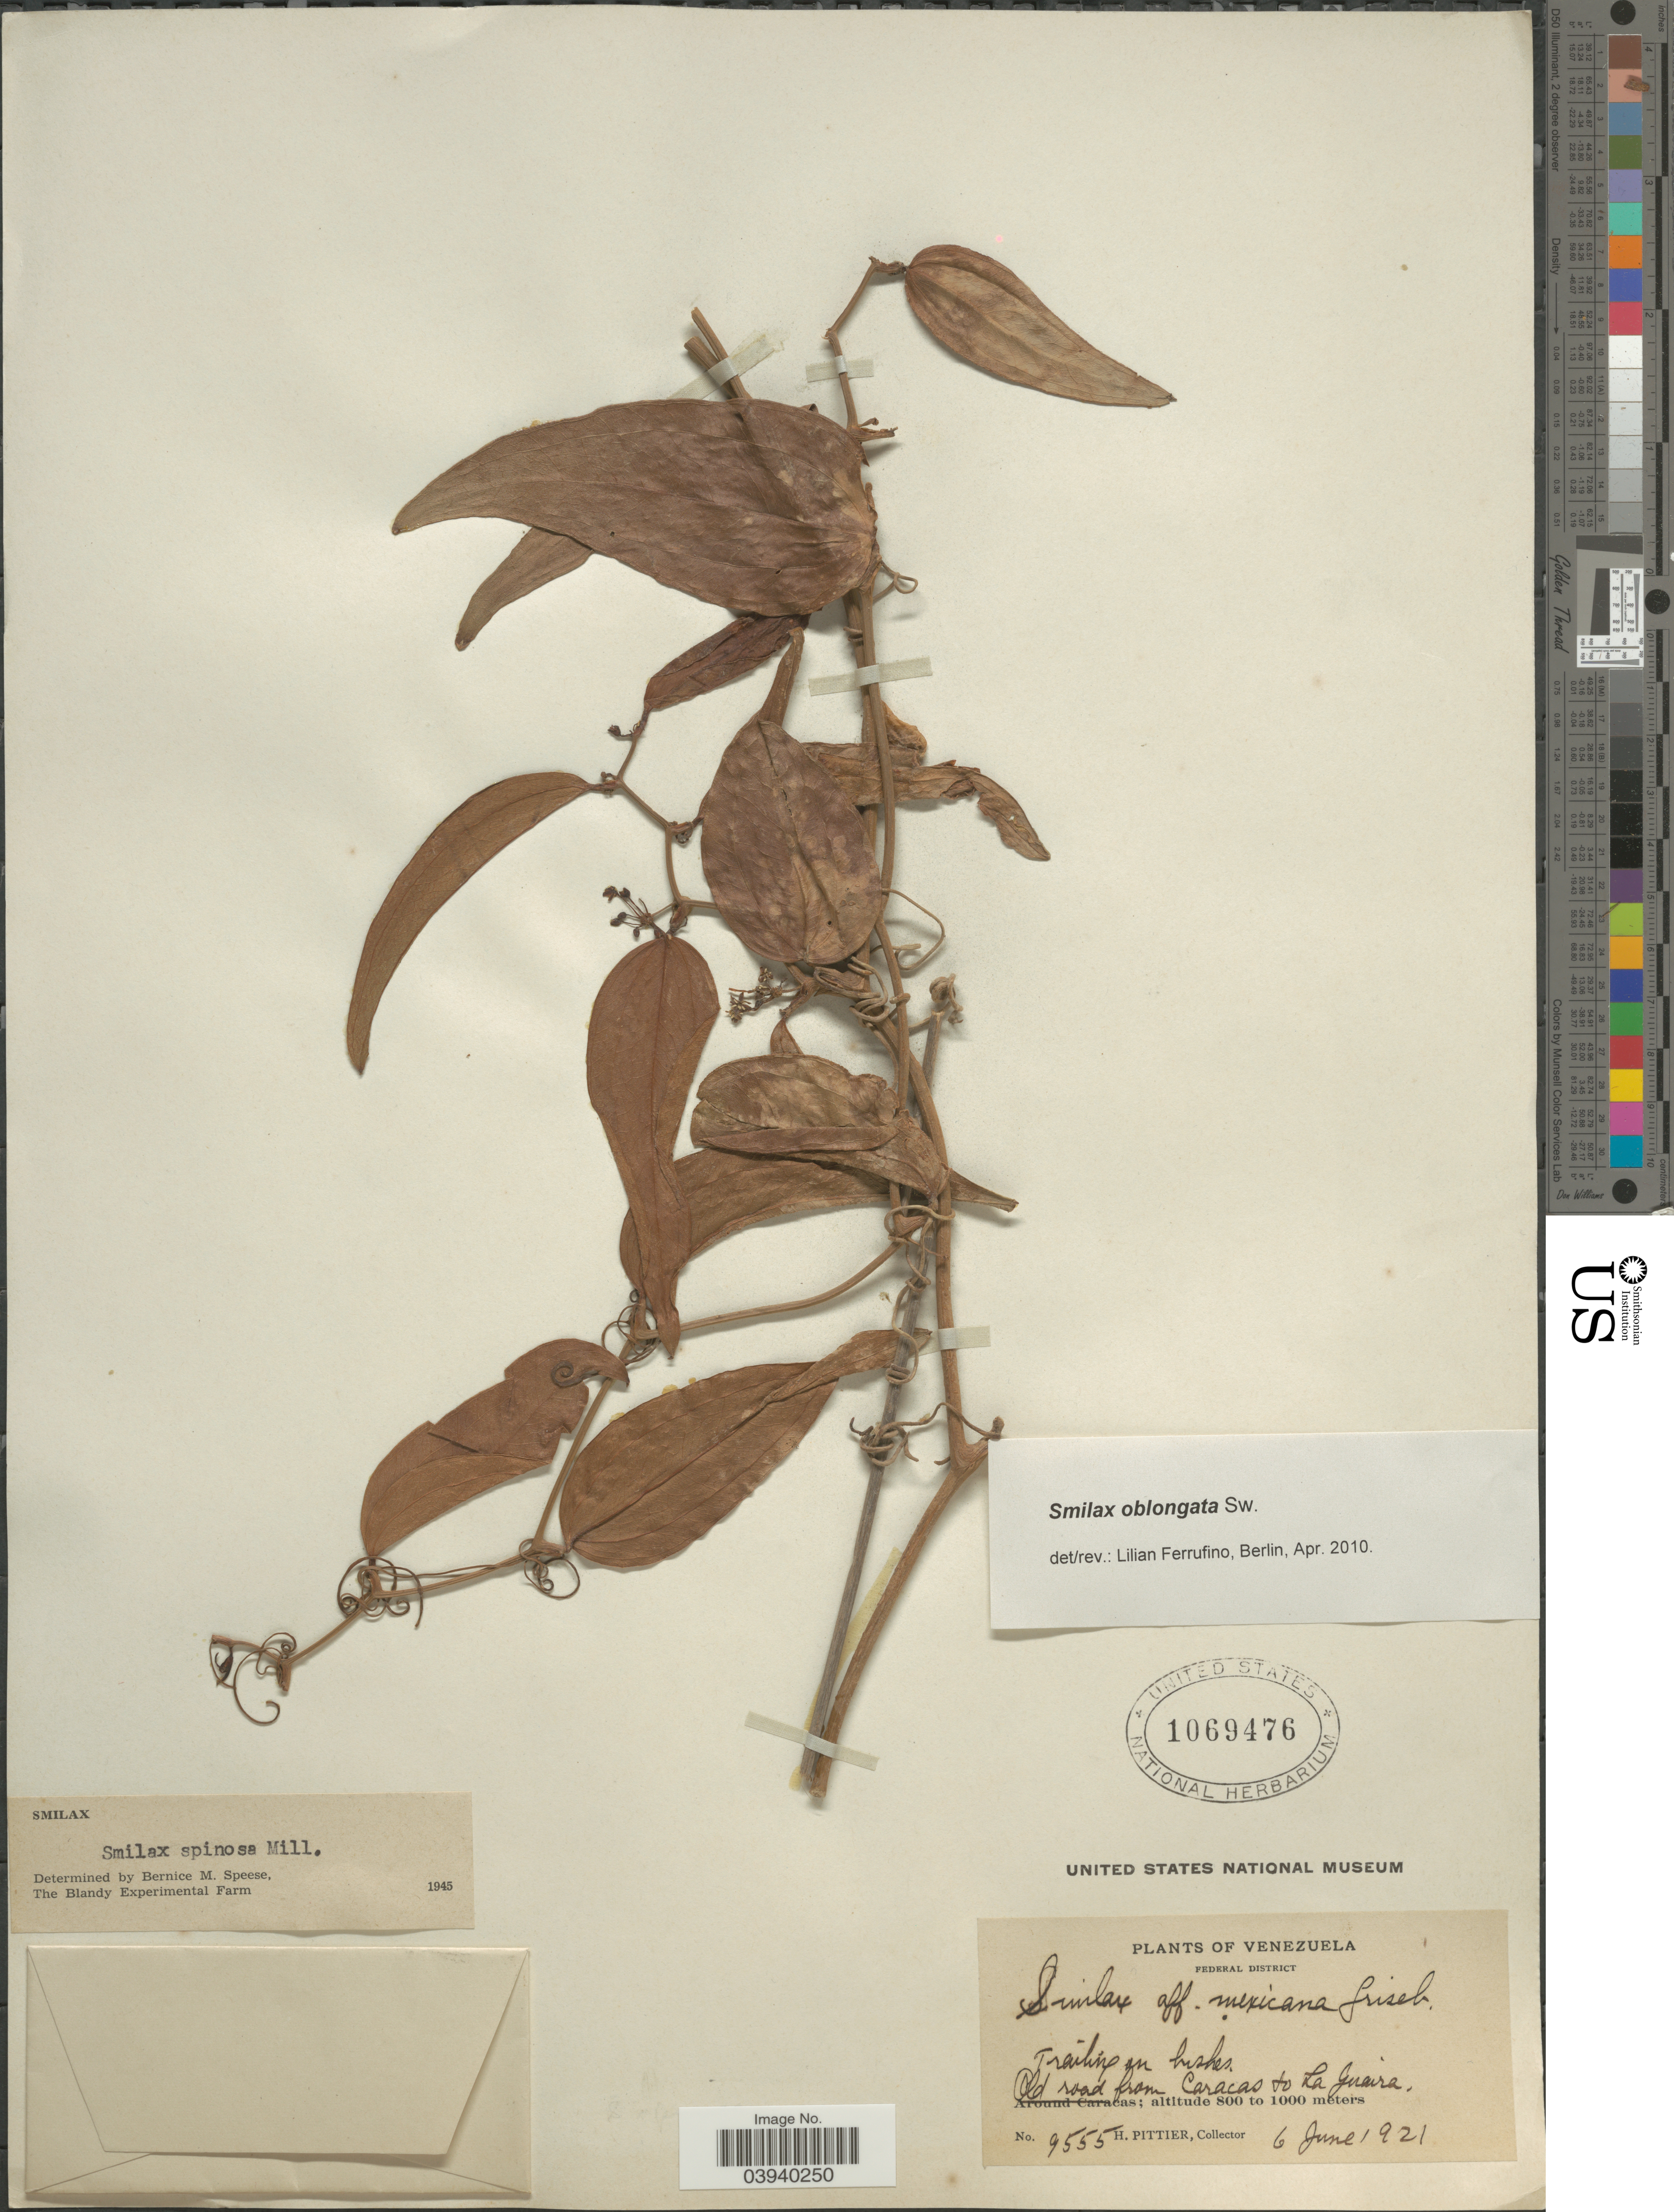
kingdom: Plantae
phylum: Tracheophyta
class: Liliopsida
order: Liliales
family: Smilacaceae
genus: Smilax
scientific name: Smilax oblongata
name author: Sw.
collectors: H. F. Pittier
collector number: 9555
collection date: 1921-06-06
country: Venezuela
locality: Federal District. Old road from Caracas to La Guaira.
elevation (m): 800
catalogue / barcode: US 1069476